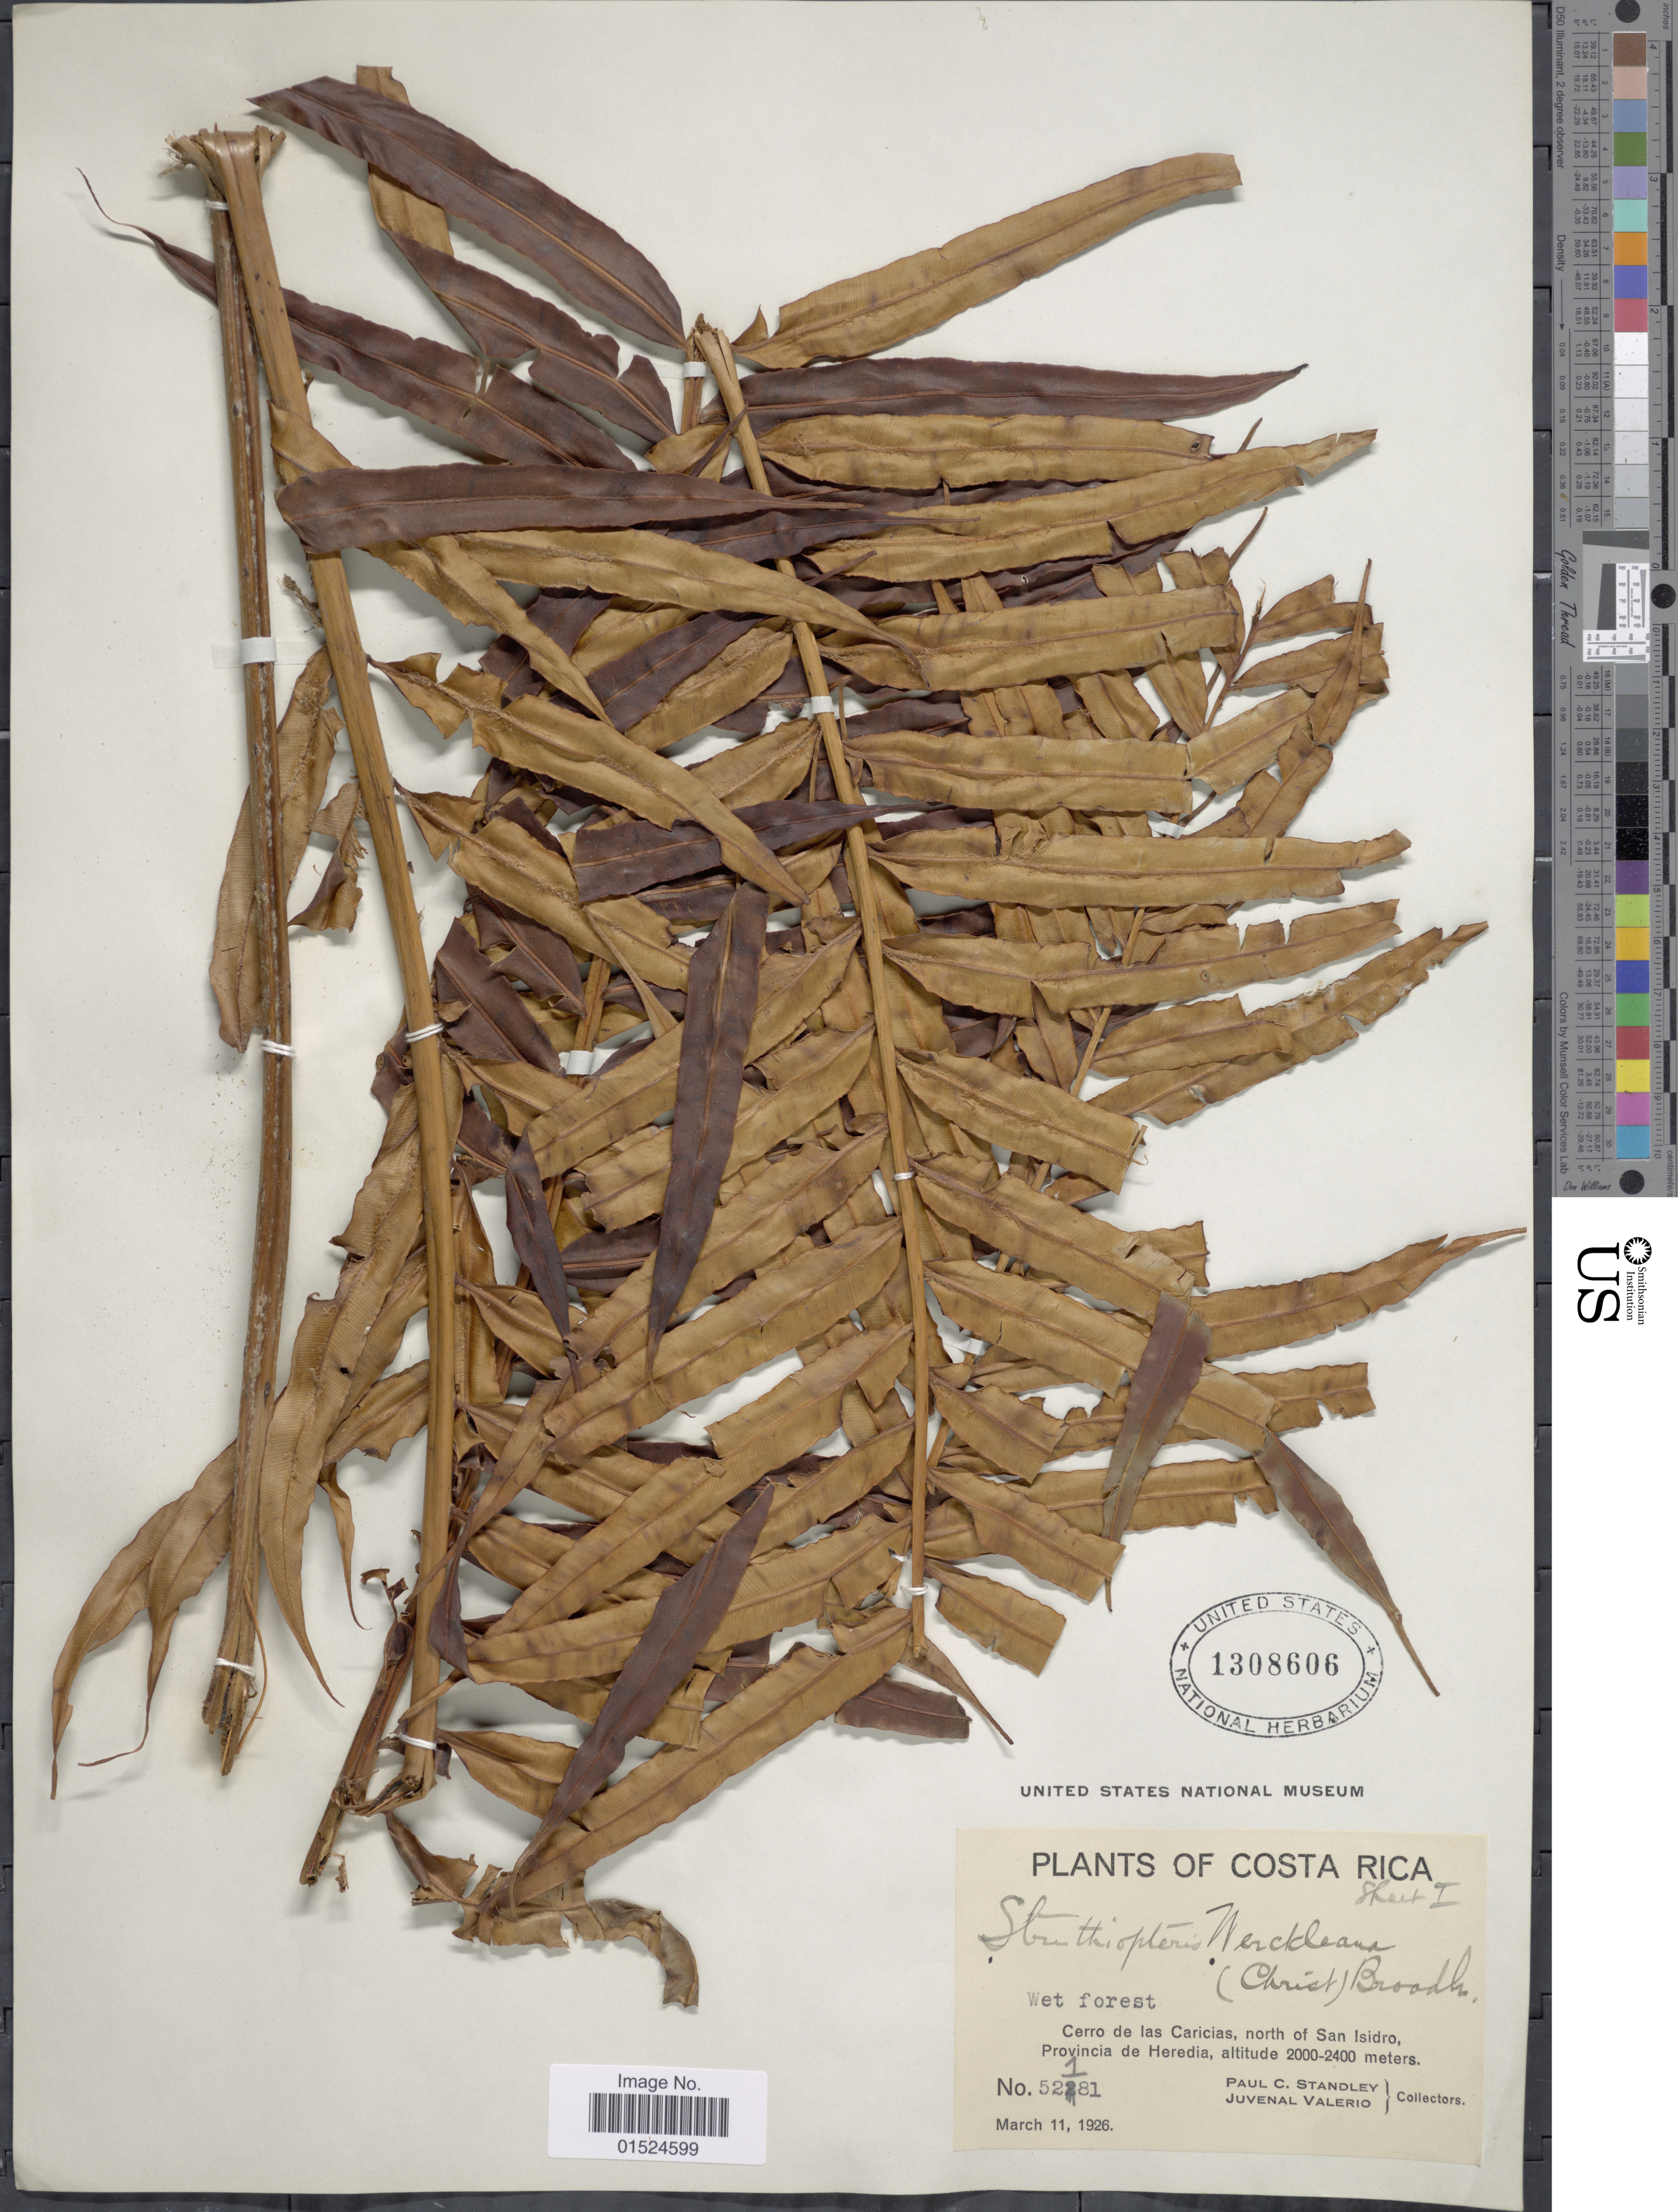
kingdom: Plantae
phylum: Tracheophyta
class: Polypodiopsida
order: Polypodiales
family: Blechnaceae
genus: Blechnum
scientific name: Blechnum werckleanum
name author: (Christ) C. Chr.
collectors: P. C. Standley & J. Valerio R.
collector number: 52181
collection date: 1926-03-11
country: Costa Rica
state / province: Heredia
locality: Cerro de las Caricias, north of San Isidro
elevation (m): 2000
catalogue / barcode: US 1308606